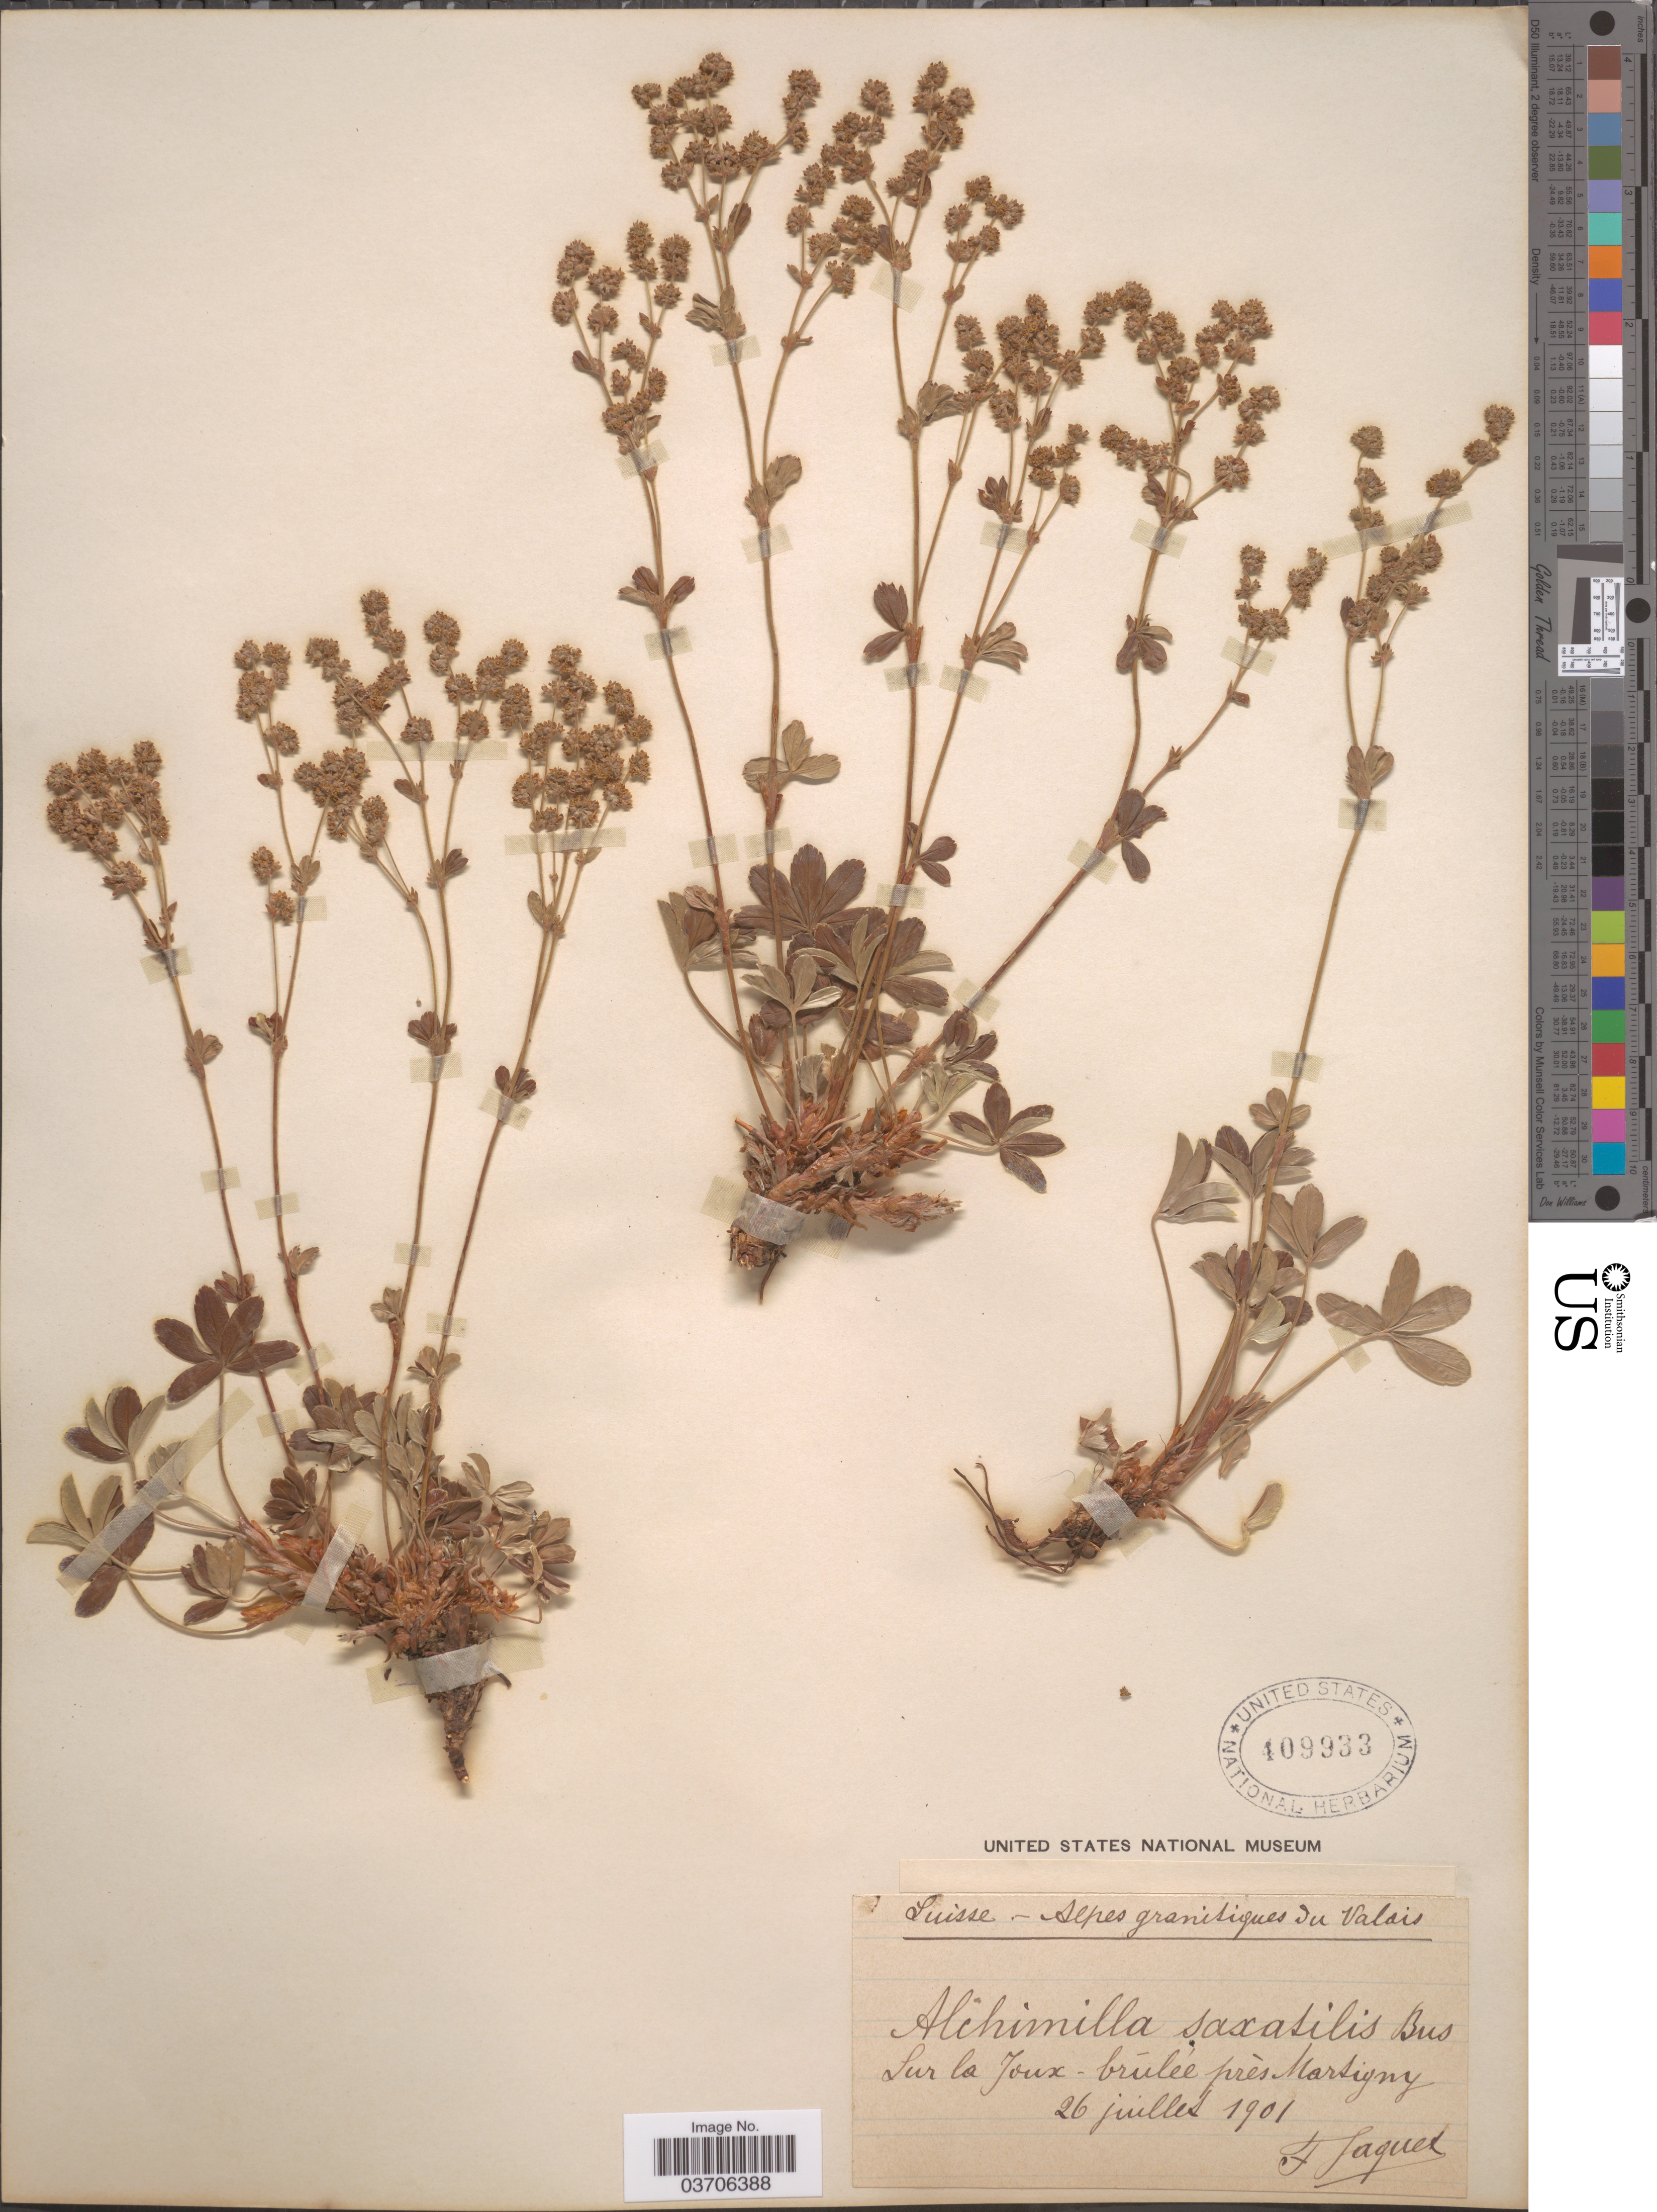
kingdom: Plantae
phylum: Tracheophyta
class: Magnoliopsida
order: Rosales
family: Rosaceae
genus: Alchemilla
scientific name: Alchemilla saxatilis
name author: Buser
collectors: F. Jaquet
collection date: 1901-07-26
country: Switzerland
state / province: Valais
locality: Suisse- Alpes granitiques du Valais. Sur la Joux- brúlée près Martigny.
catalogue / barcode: US 409933